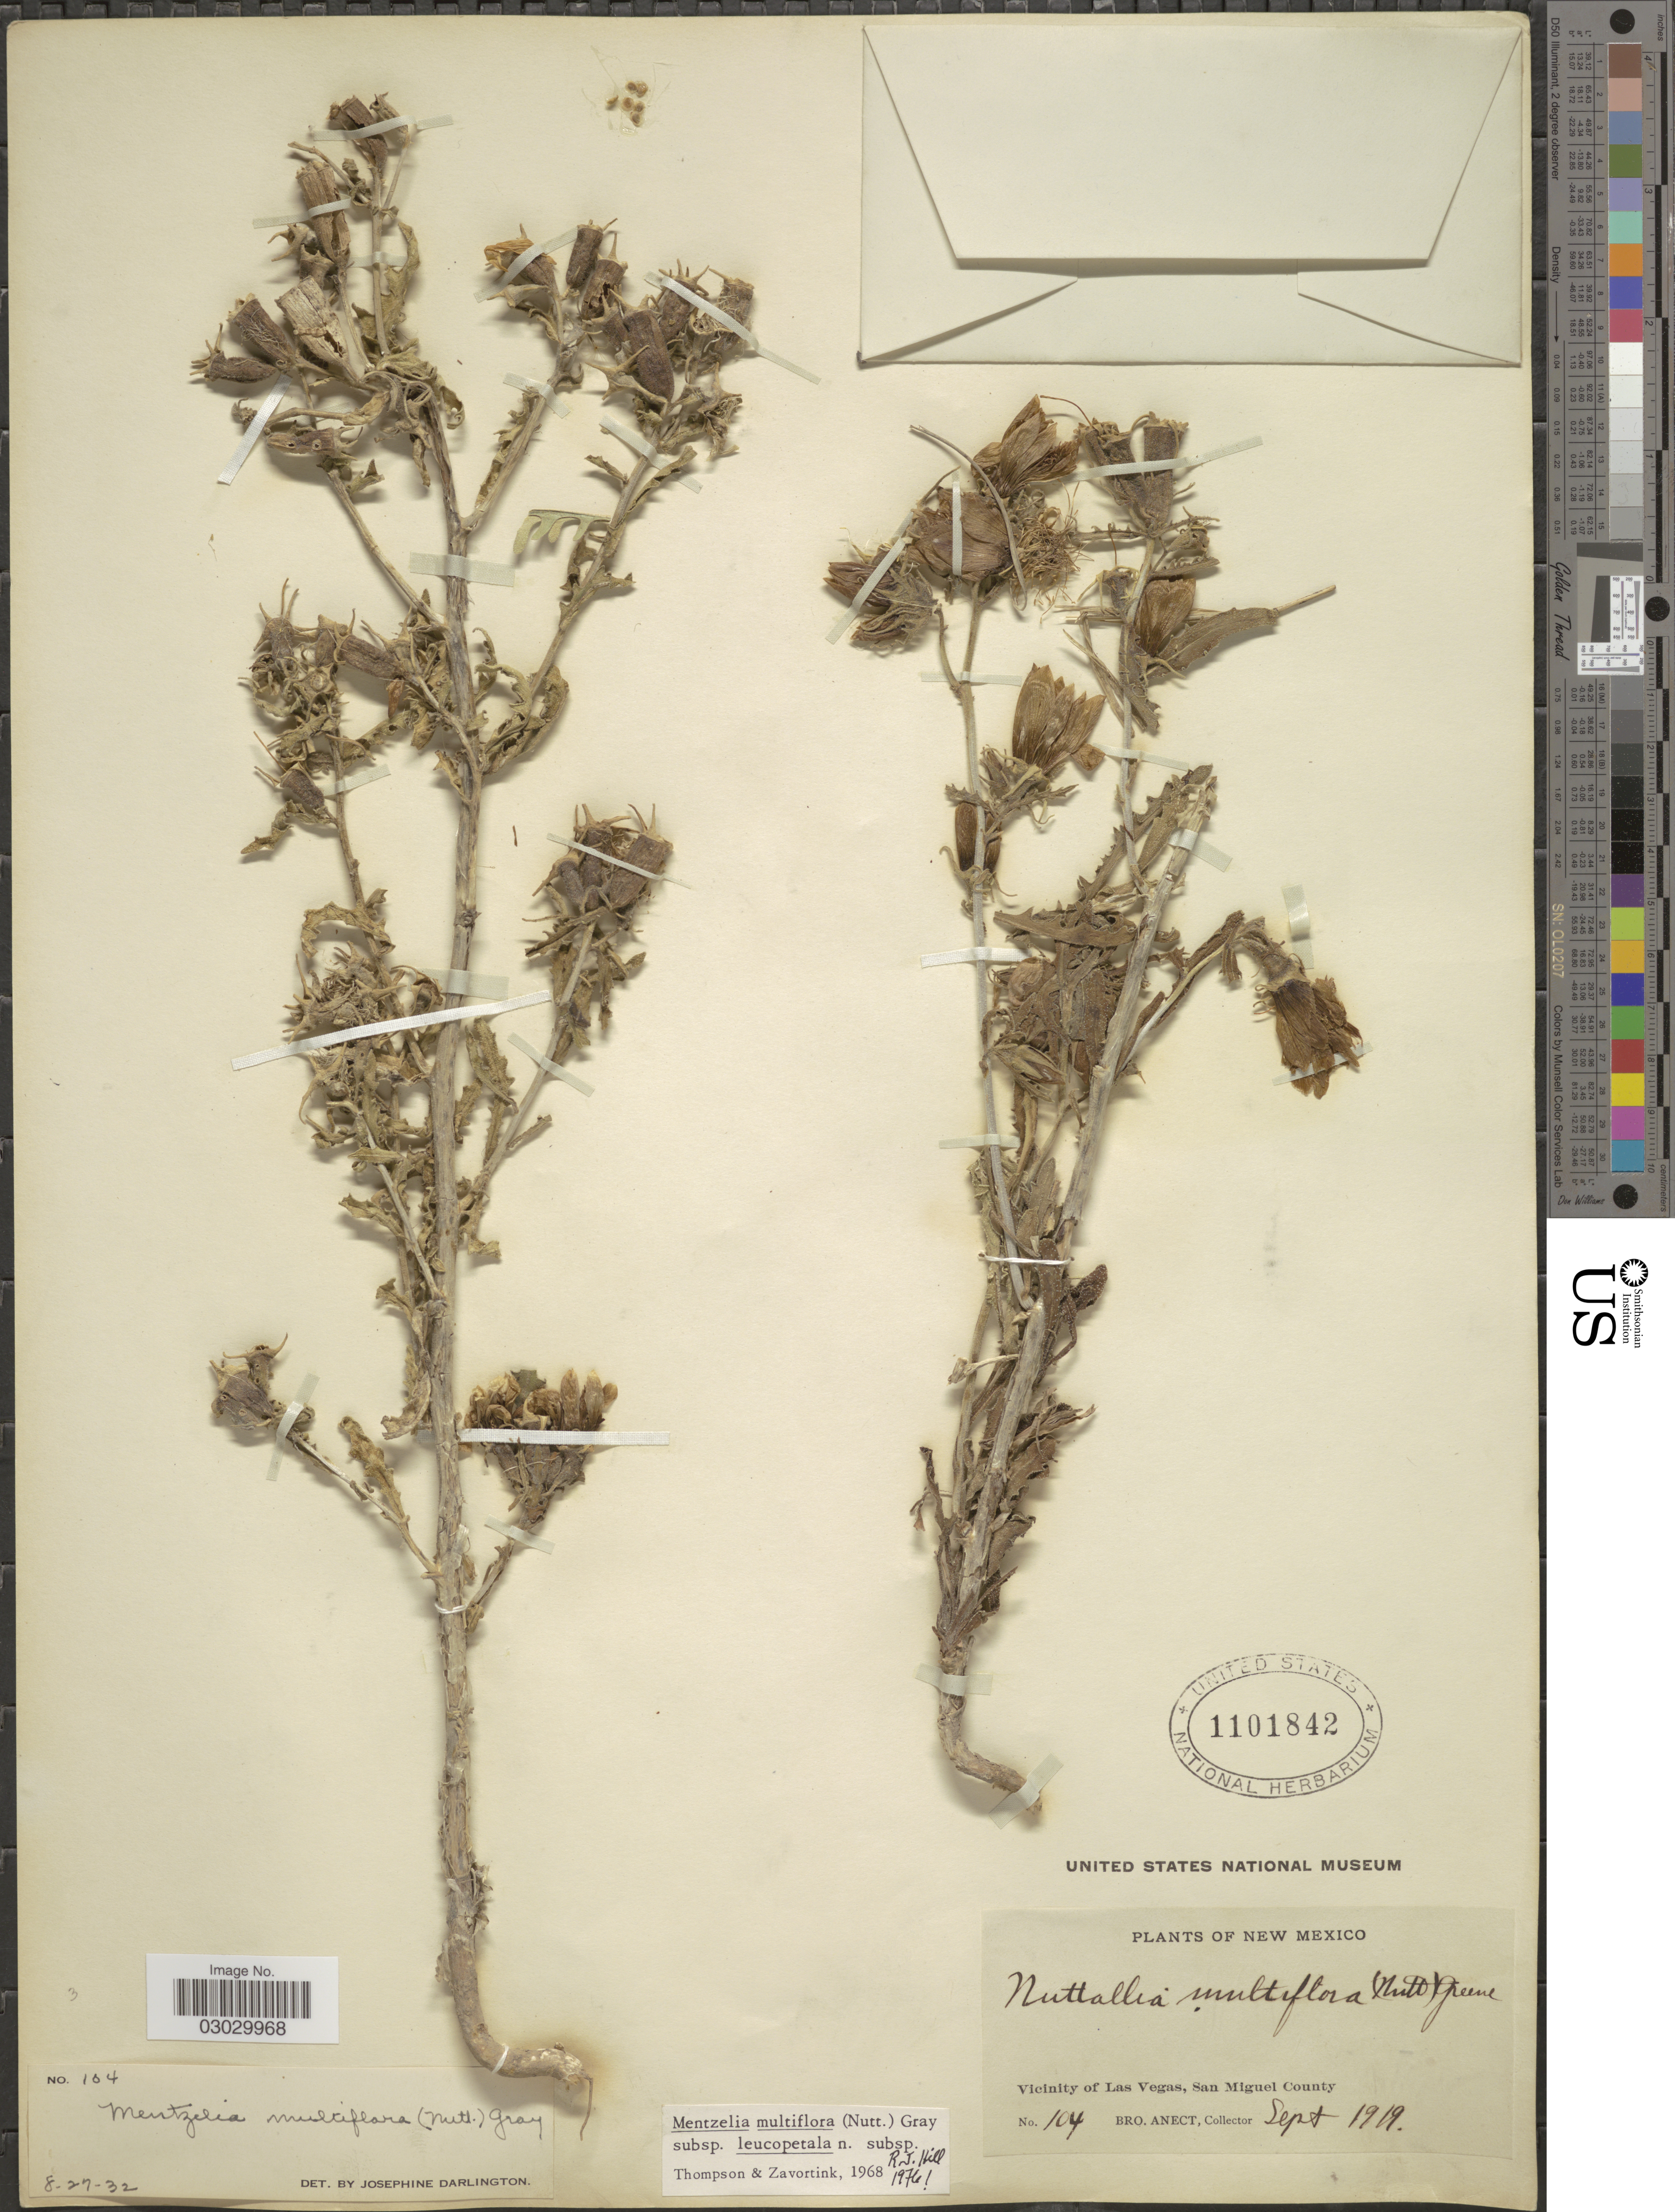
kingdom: Plantae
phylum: Tracheophyta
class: Magnoliopsida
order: Cornales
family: Loasaceae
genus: Mentzelia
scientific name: Mentzelia multiflora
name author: (Nutt.) A. Gray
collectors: B. Anect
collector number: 104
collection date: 1919-09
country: United States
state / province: New Mexico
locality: Vicinity of Las Vegas, San Miguel County.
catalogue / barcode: US 1101842